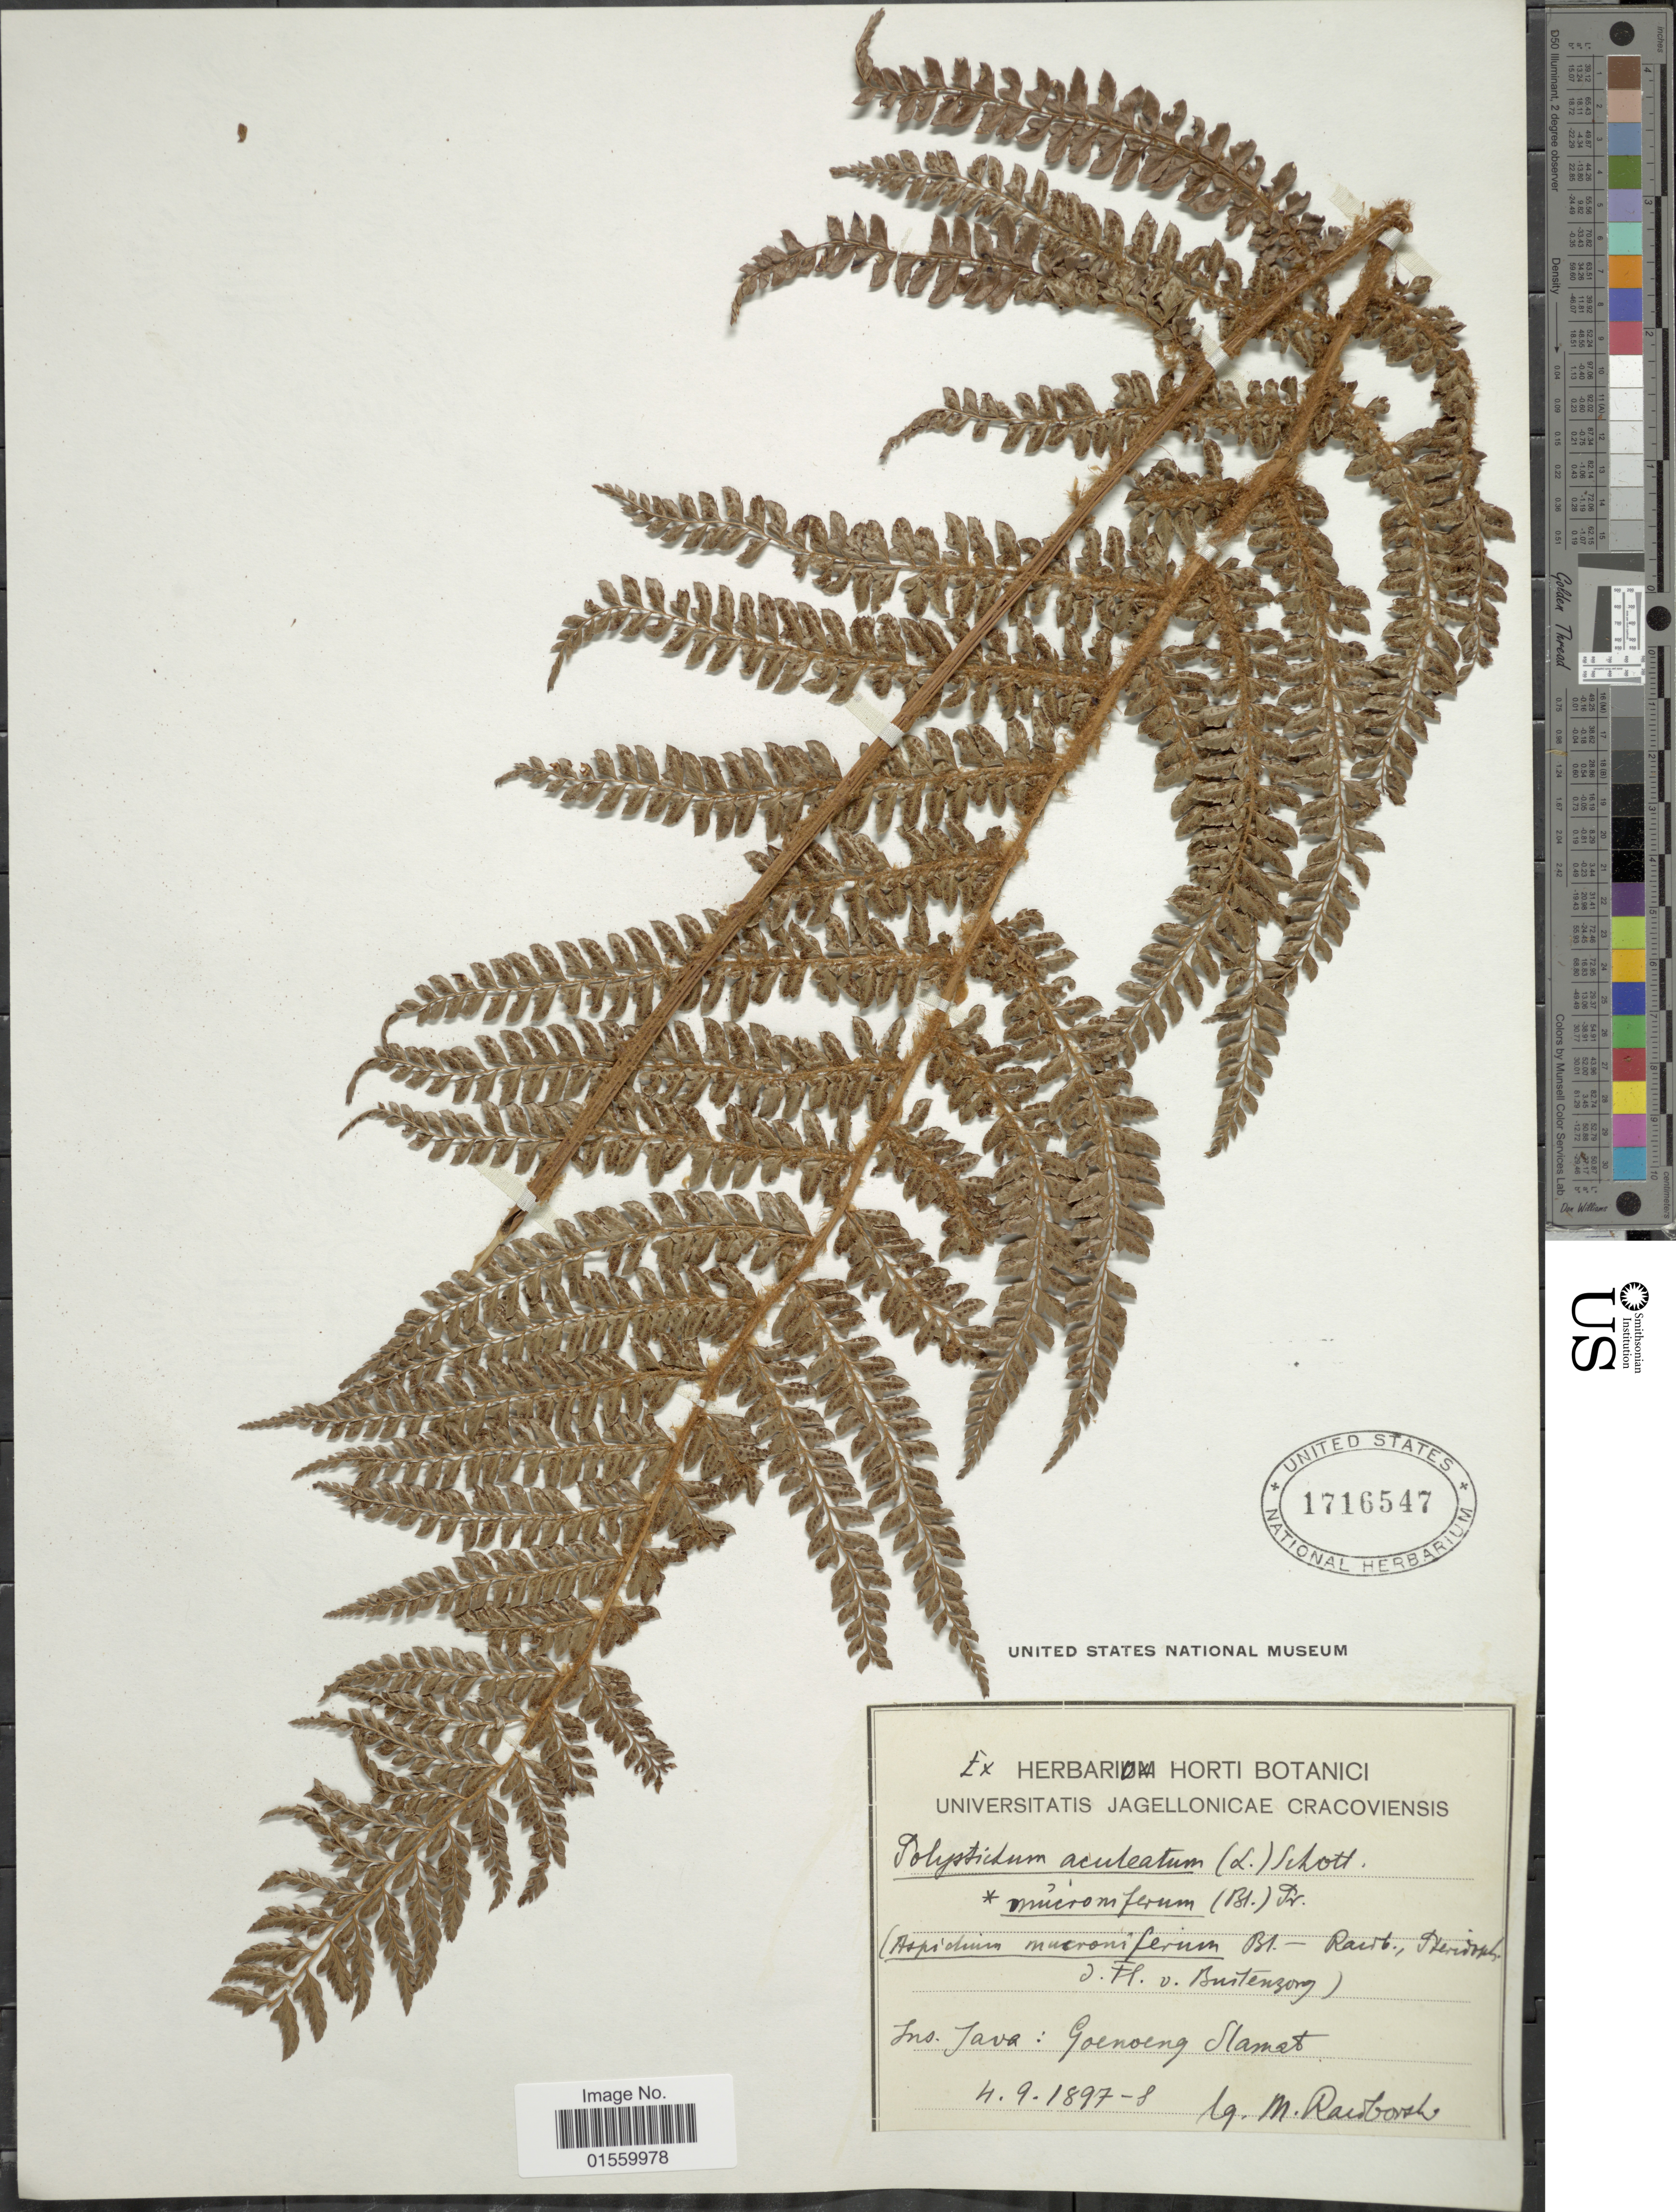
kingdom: Plantae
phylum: Tracheophyta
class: Polypodiopsida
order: Polypodiales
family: Dryopteridaceae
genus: Polystichum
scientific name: Polystichum tenggerense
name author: Rosenst.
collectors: M. Raciborski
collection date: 1897-09-04/1898-09-04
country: Indonesia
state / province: Java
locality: Ins. Java: Goenoeng Slamat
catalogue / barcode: US 1716547